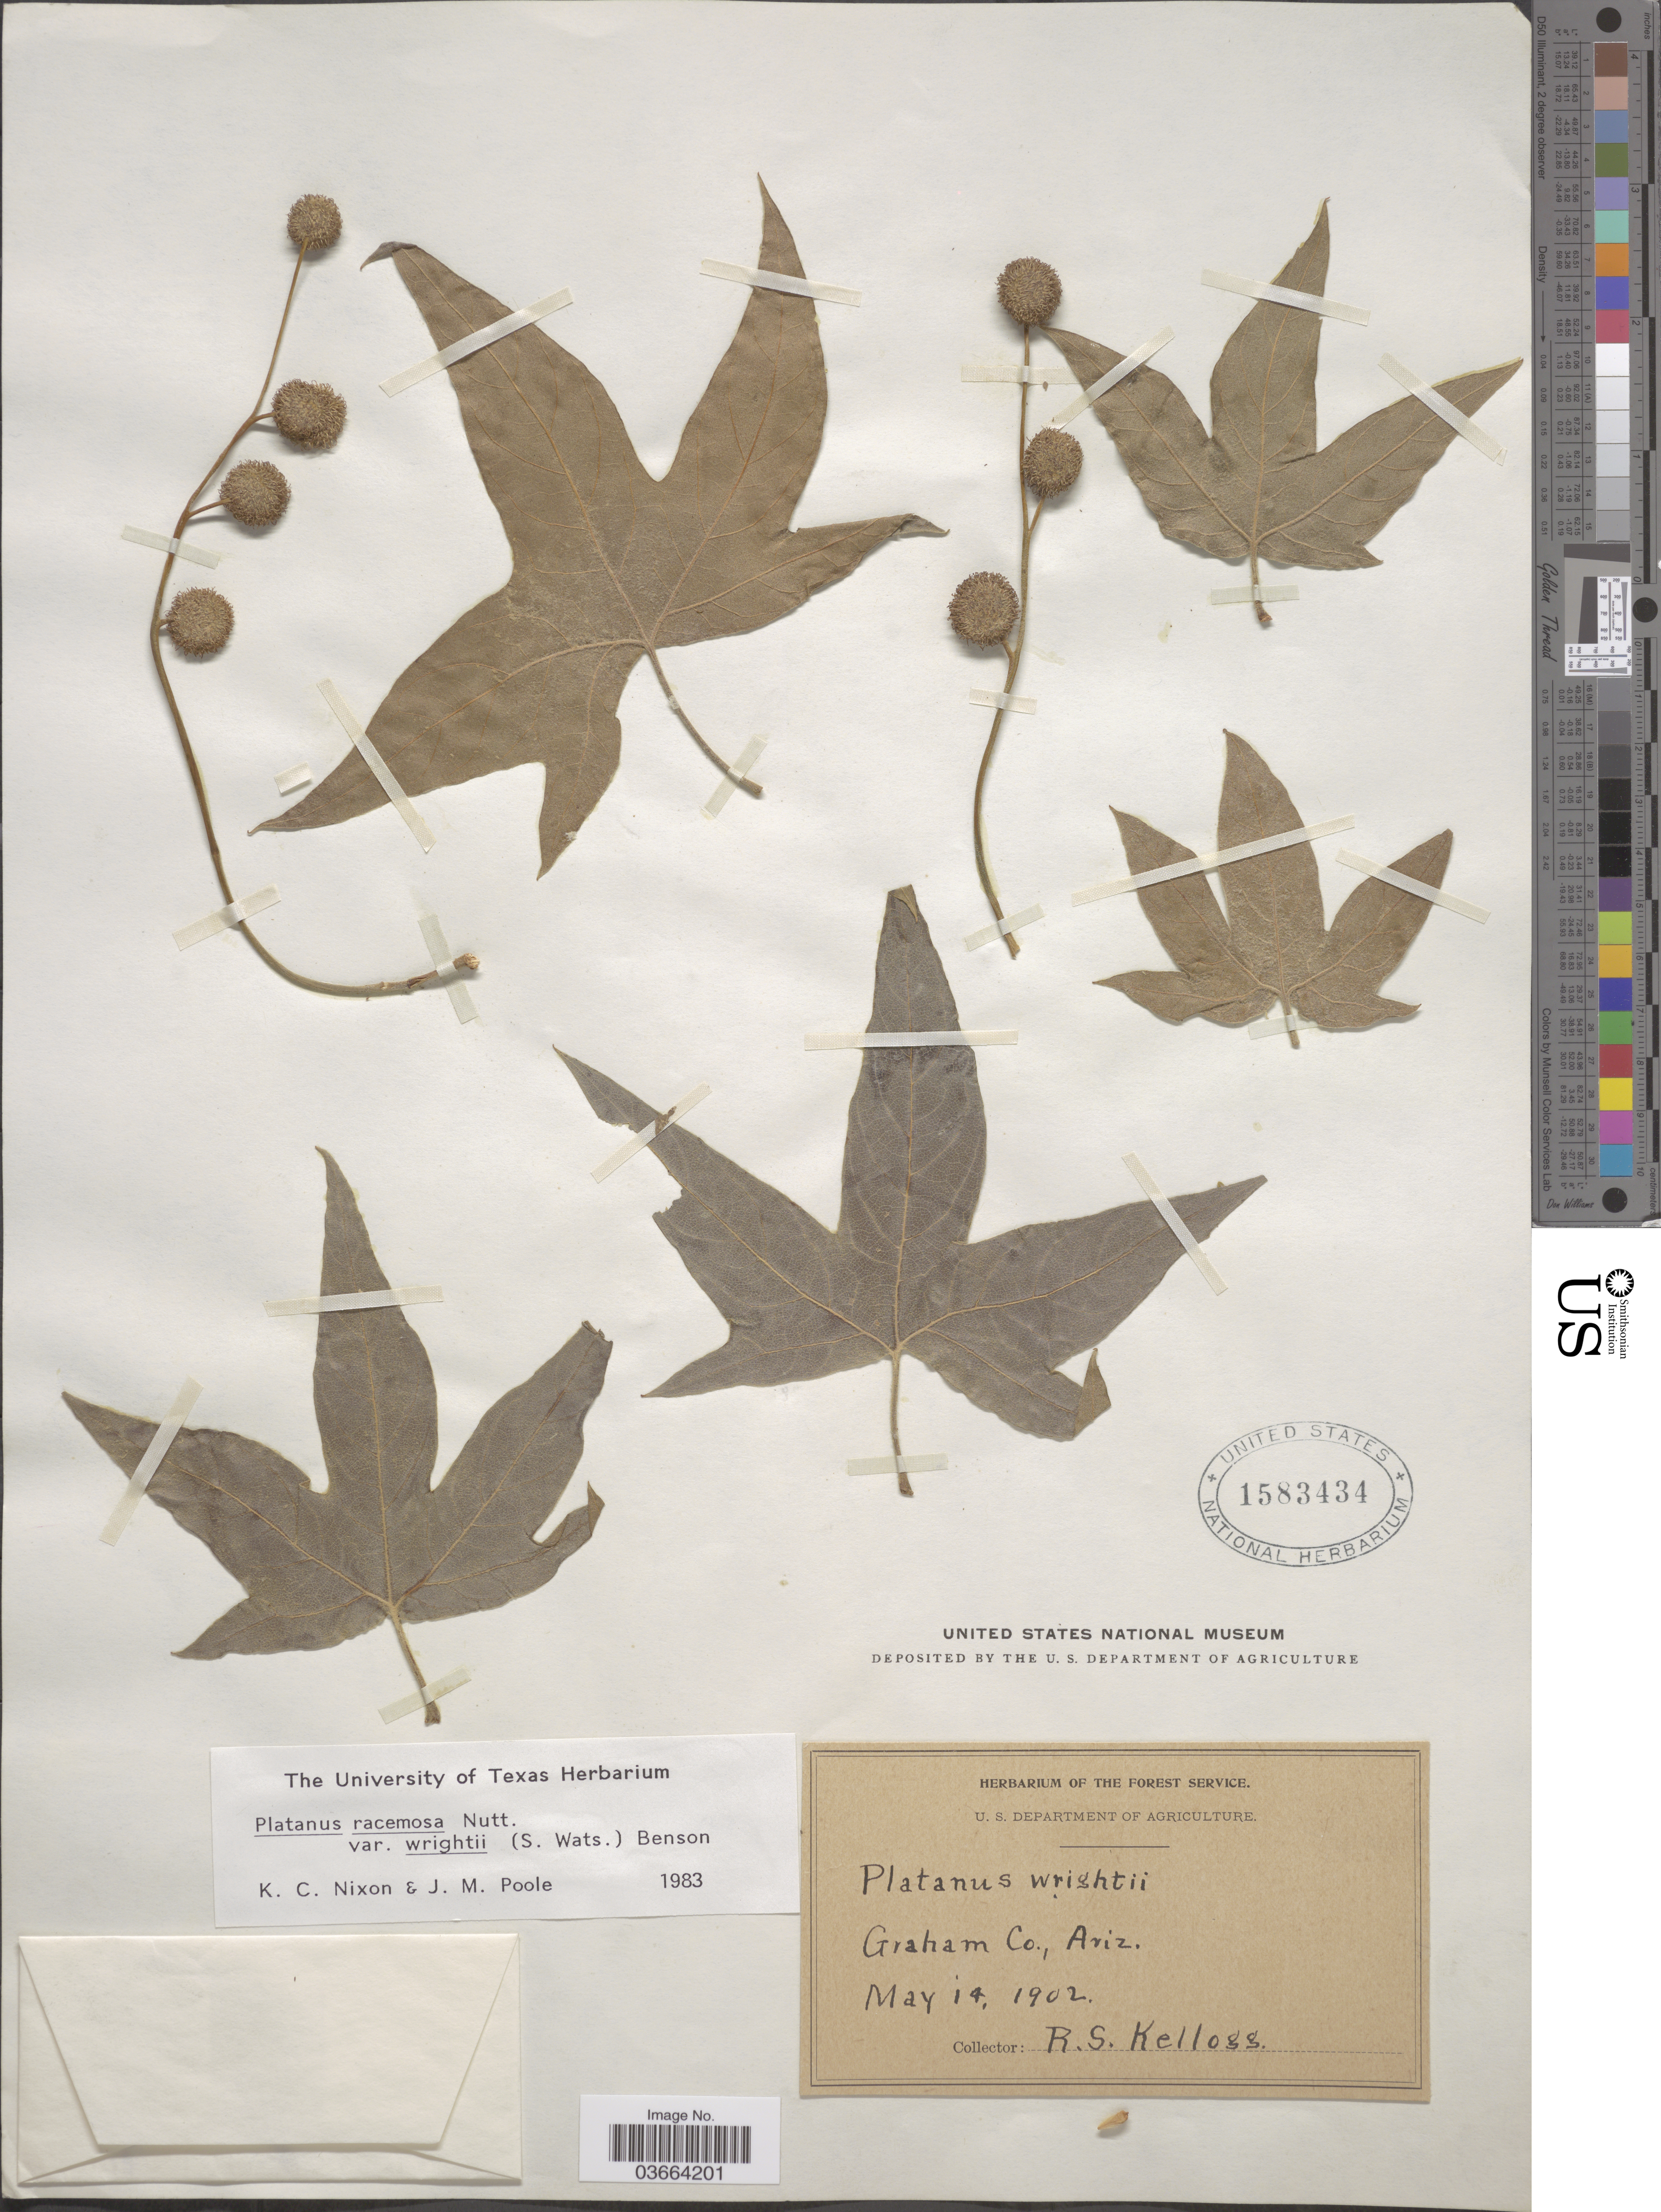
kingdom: Plantae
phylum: Tracheophyta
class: Magnoliopsida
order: Proteales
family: Platanaceae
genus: Platanus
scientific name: Platanus racemosa var. wrightii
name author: (S. Watson) L.D. Benson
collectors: R. Kellogg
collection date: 1902-05-14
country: United States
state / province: Arizona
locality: Graham Co.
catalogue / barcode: US 1583434